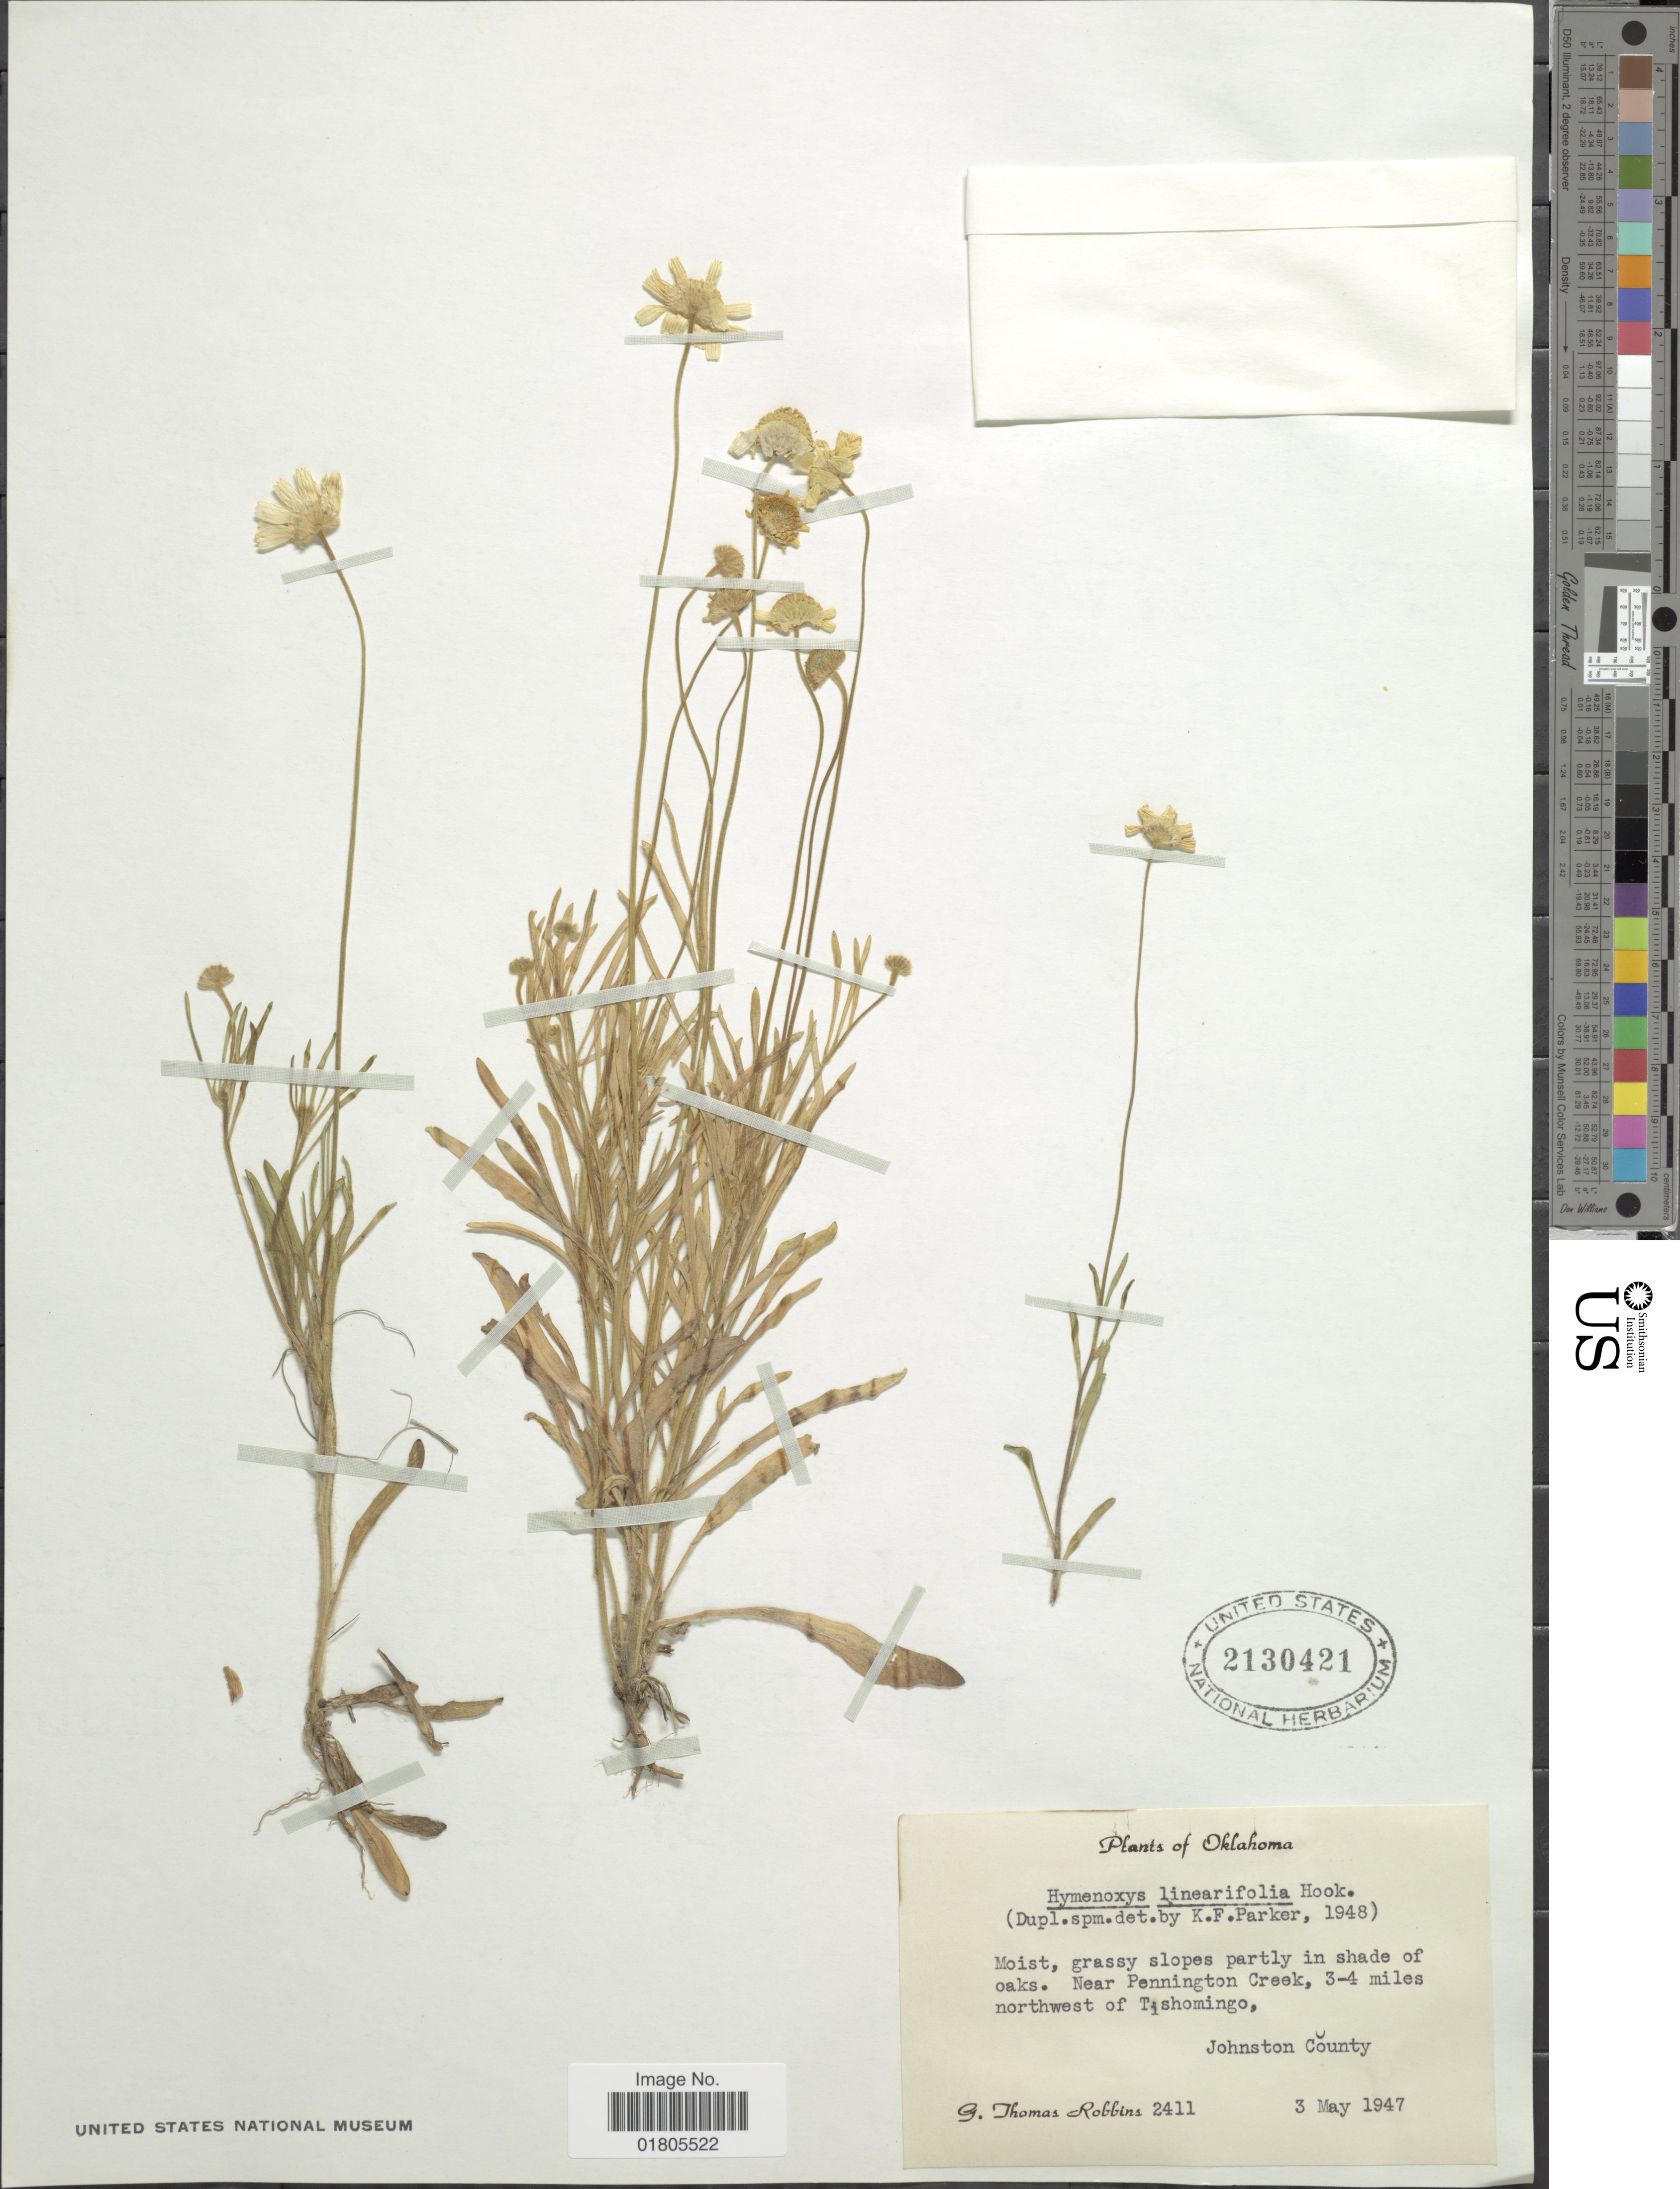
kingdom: Plantae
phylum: Tracheophyta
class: Magnoliopsida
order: Asterales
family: Asteraceae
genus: Actinea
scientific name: Actinea linearifolia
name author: (Hook.) Kuntze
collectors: G. T. Robbins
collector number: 2411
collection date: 1947-05-03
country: United States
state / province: Oklahoma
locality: Moist, grassy slopes partly in shade of oaks. Near Pennington Creek, 3-4 miles northwest of Tishomingo, Johnston County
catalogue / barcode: US 2130421